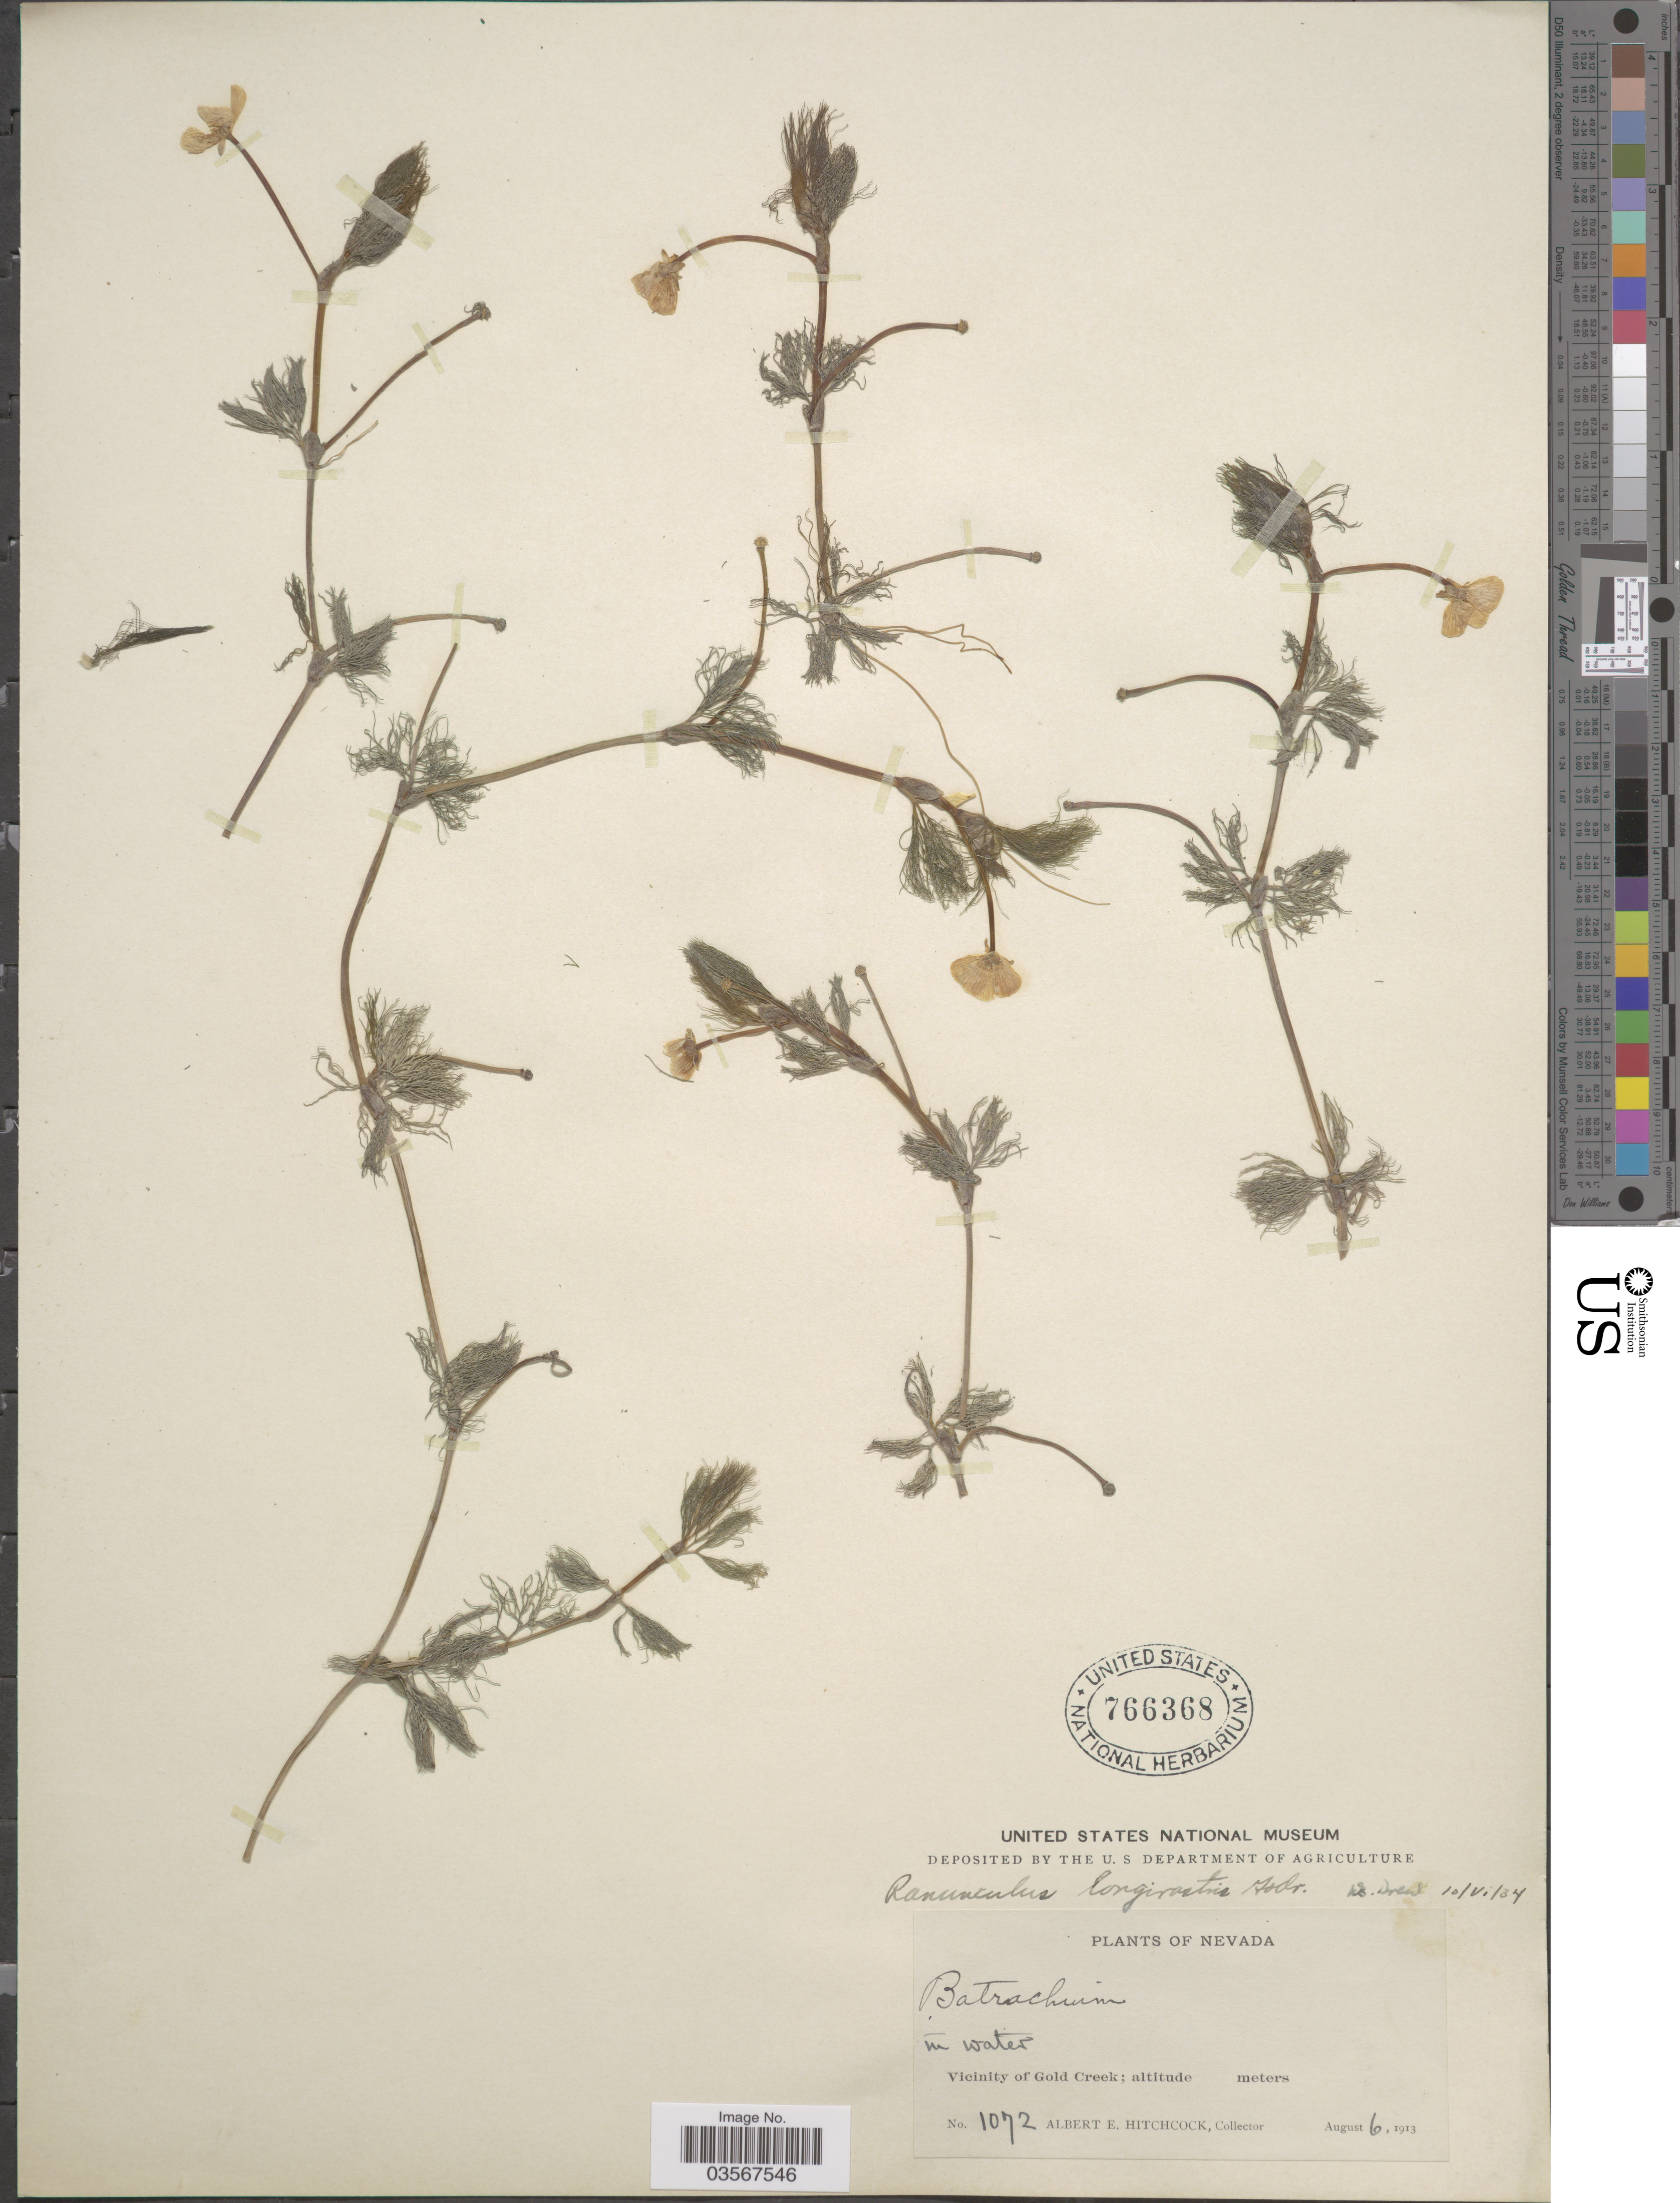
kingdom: Plantae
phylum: Tracheophyta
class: Magnoliopsida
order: Ranunculales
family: Ranunculaceae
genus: Ranunculus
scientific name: Ranunculus longirostris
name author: Godr.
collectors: A. Hitchcock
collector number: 1072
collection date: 1913-08-06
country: United States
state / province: Nevada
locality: Vicinity of Gold Creek.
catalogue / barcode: US 766368